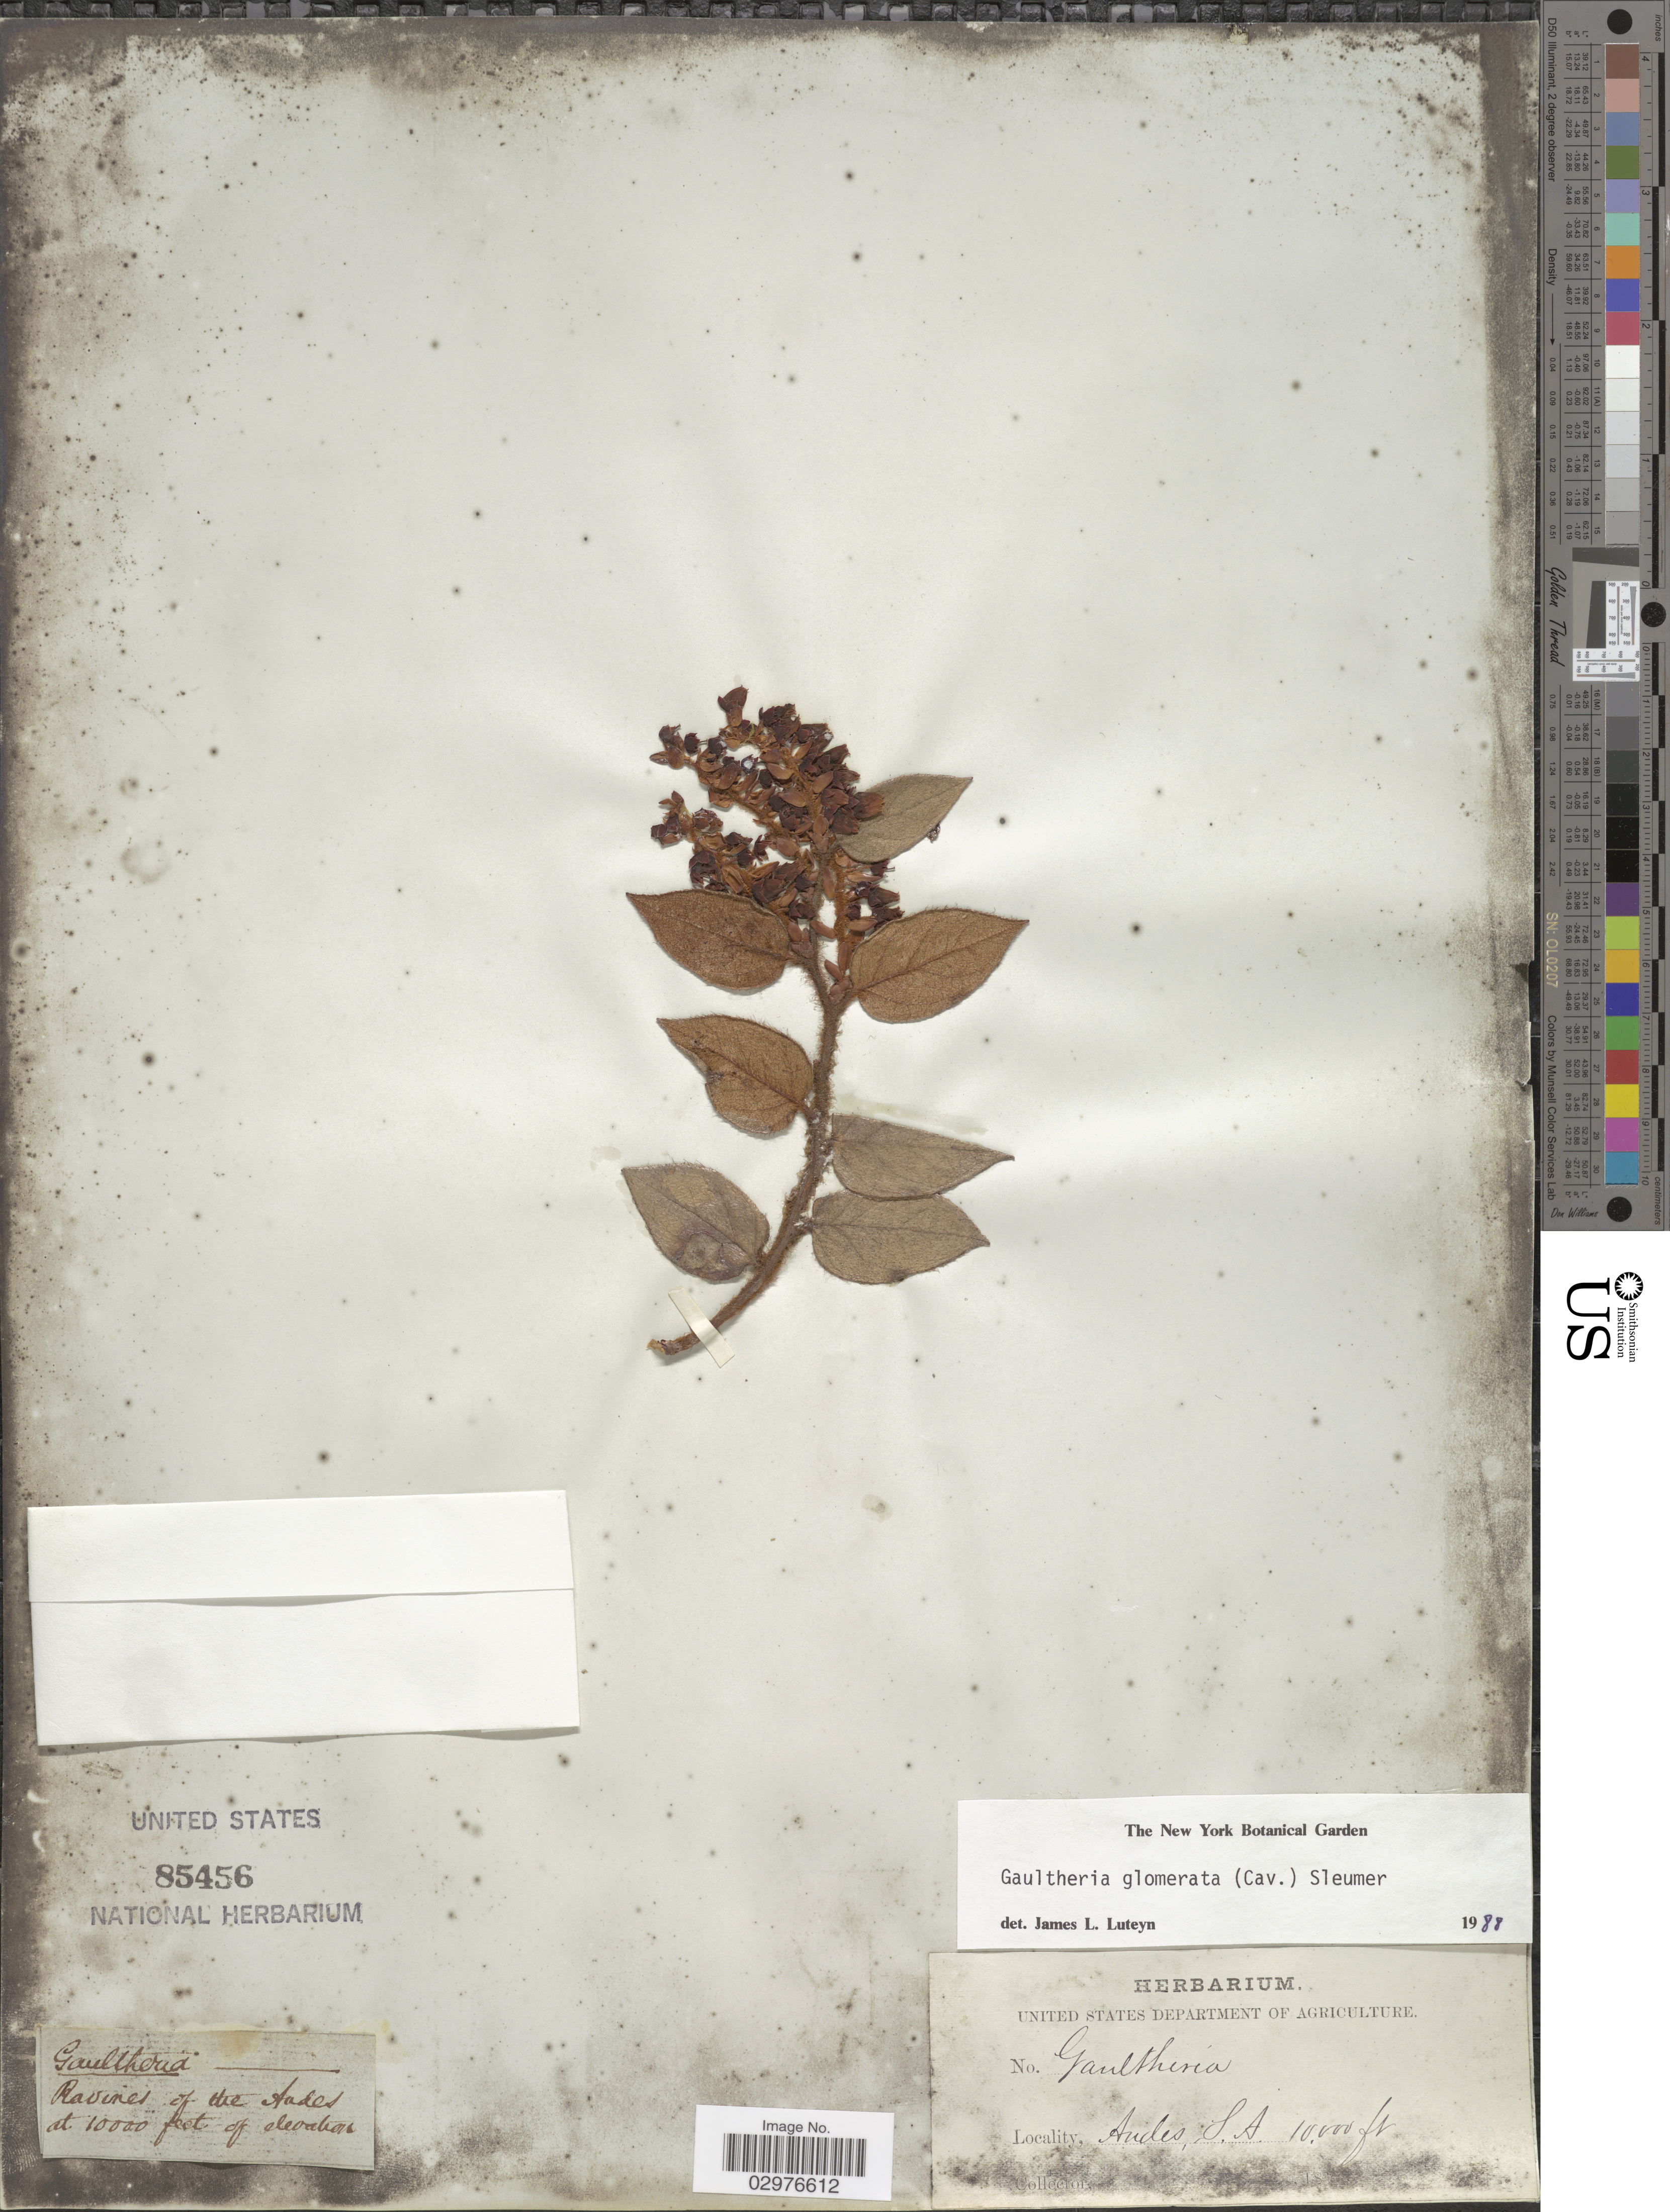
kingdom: Plantae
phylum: Tracheophyta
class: Magnoliopsida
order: Ericales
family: Ericaceae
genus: Gaultheria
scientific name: Gaultheria glomerata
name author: (Cav.) Sleumer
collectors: Facchini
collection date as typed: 18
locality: Ravines of the Andes. S.A.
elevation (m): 3048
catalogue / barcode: US 85456